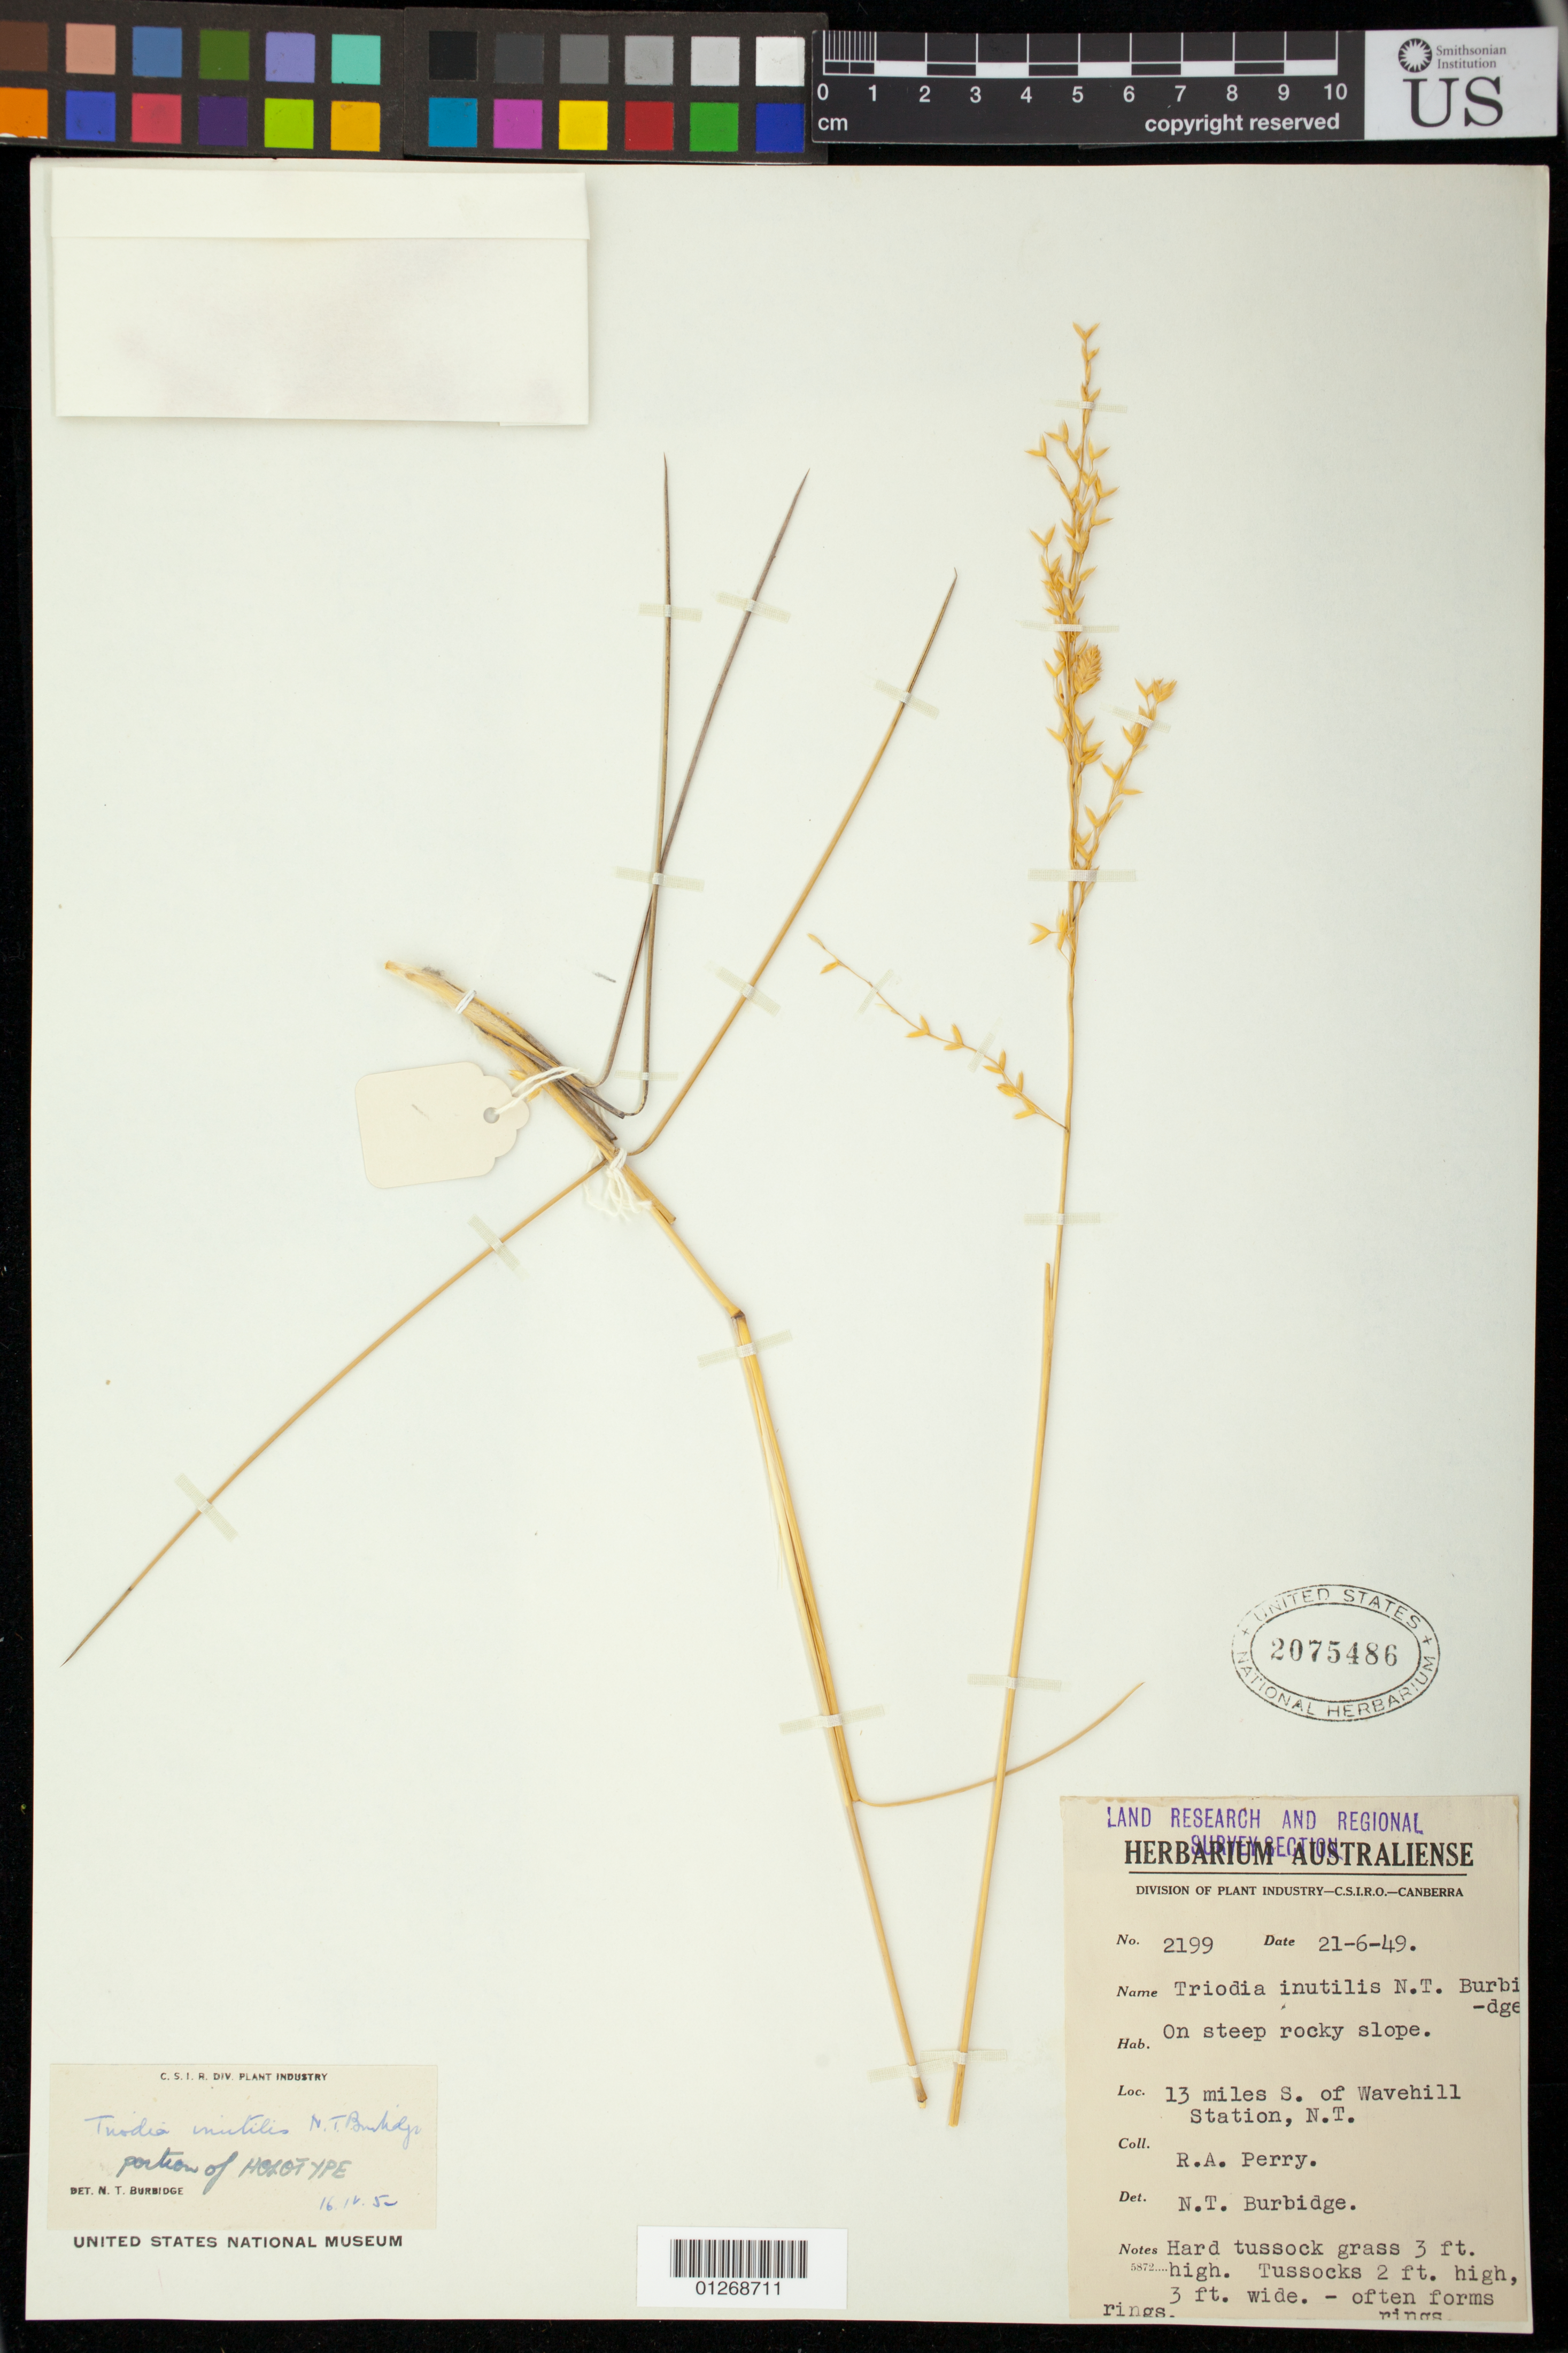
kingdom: Plantae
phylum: Tracheophyta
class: Liliopsida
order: Poales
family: Poaceae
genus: Triodia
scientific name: Triodia inutilis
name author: N.T. Burb.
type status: Isotype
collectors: Perry, R. A.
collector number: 2199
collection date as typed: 21-6-49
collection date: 1949-06-21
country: Australia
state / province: Northern Territory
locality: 13 miles S of Wavehill Station, N.T.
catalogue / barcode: US 2075486